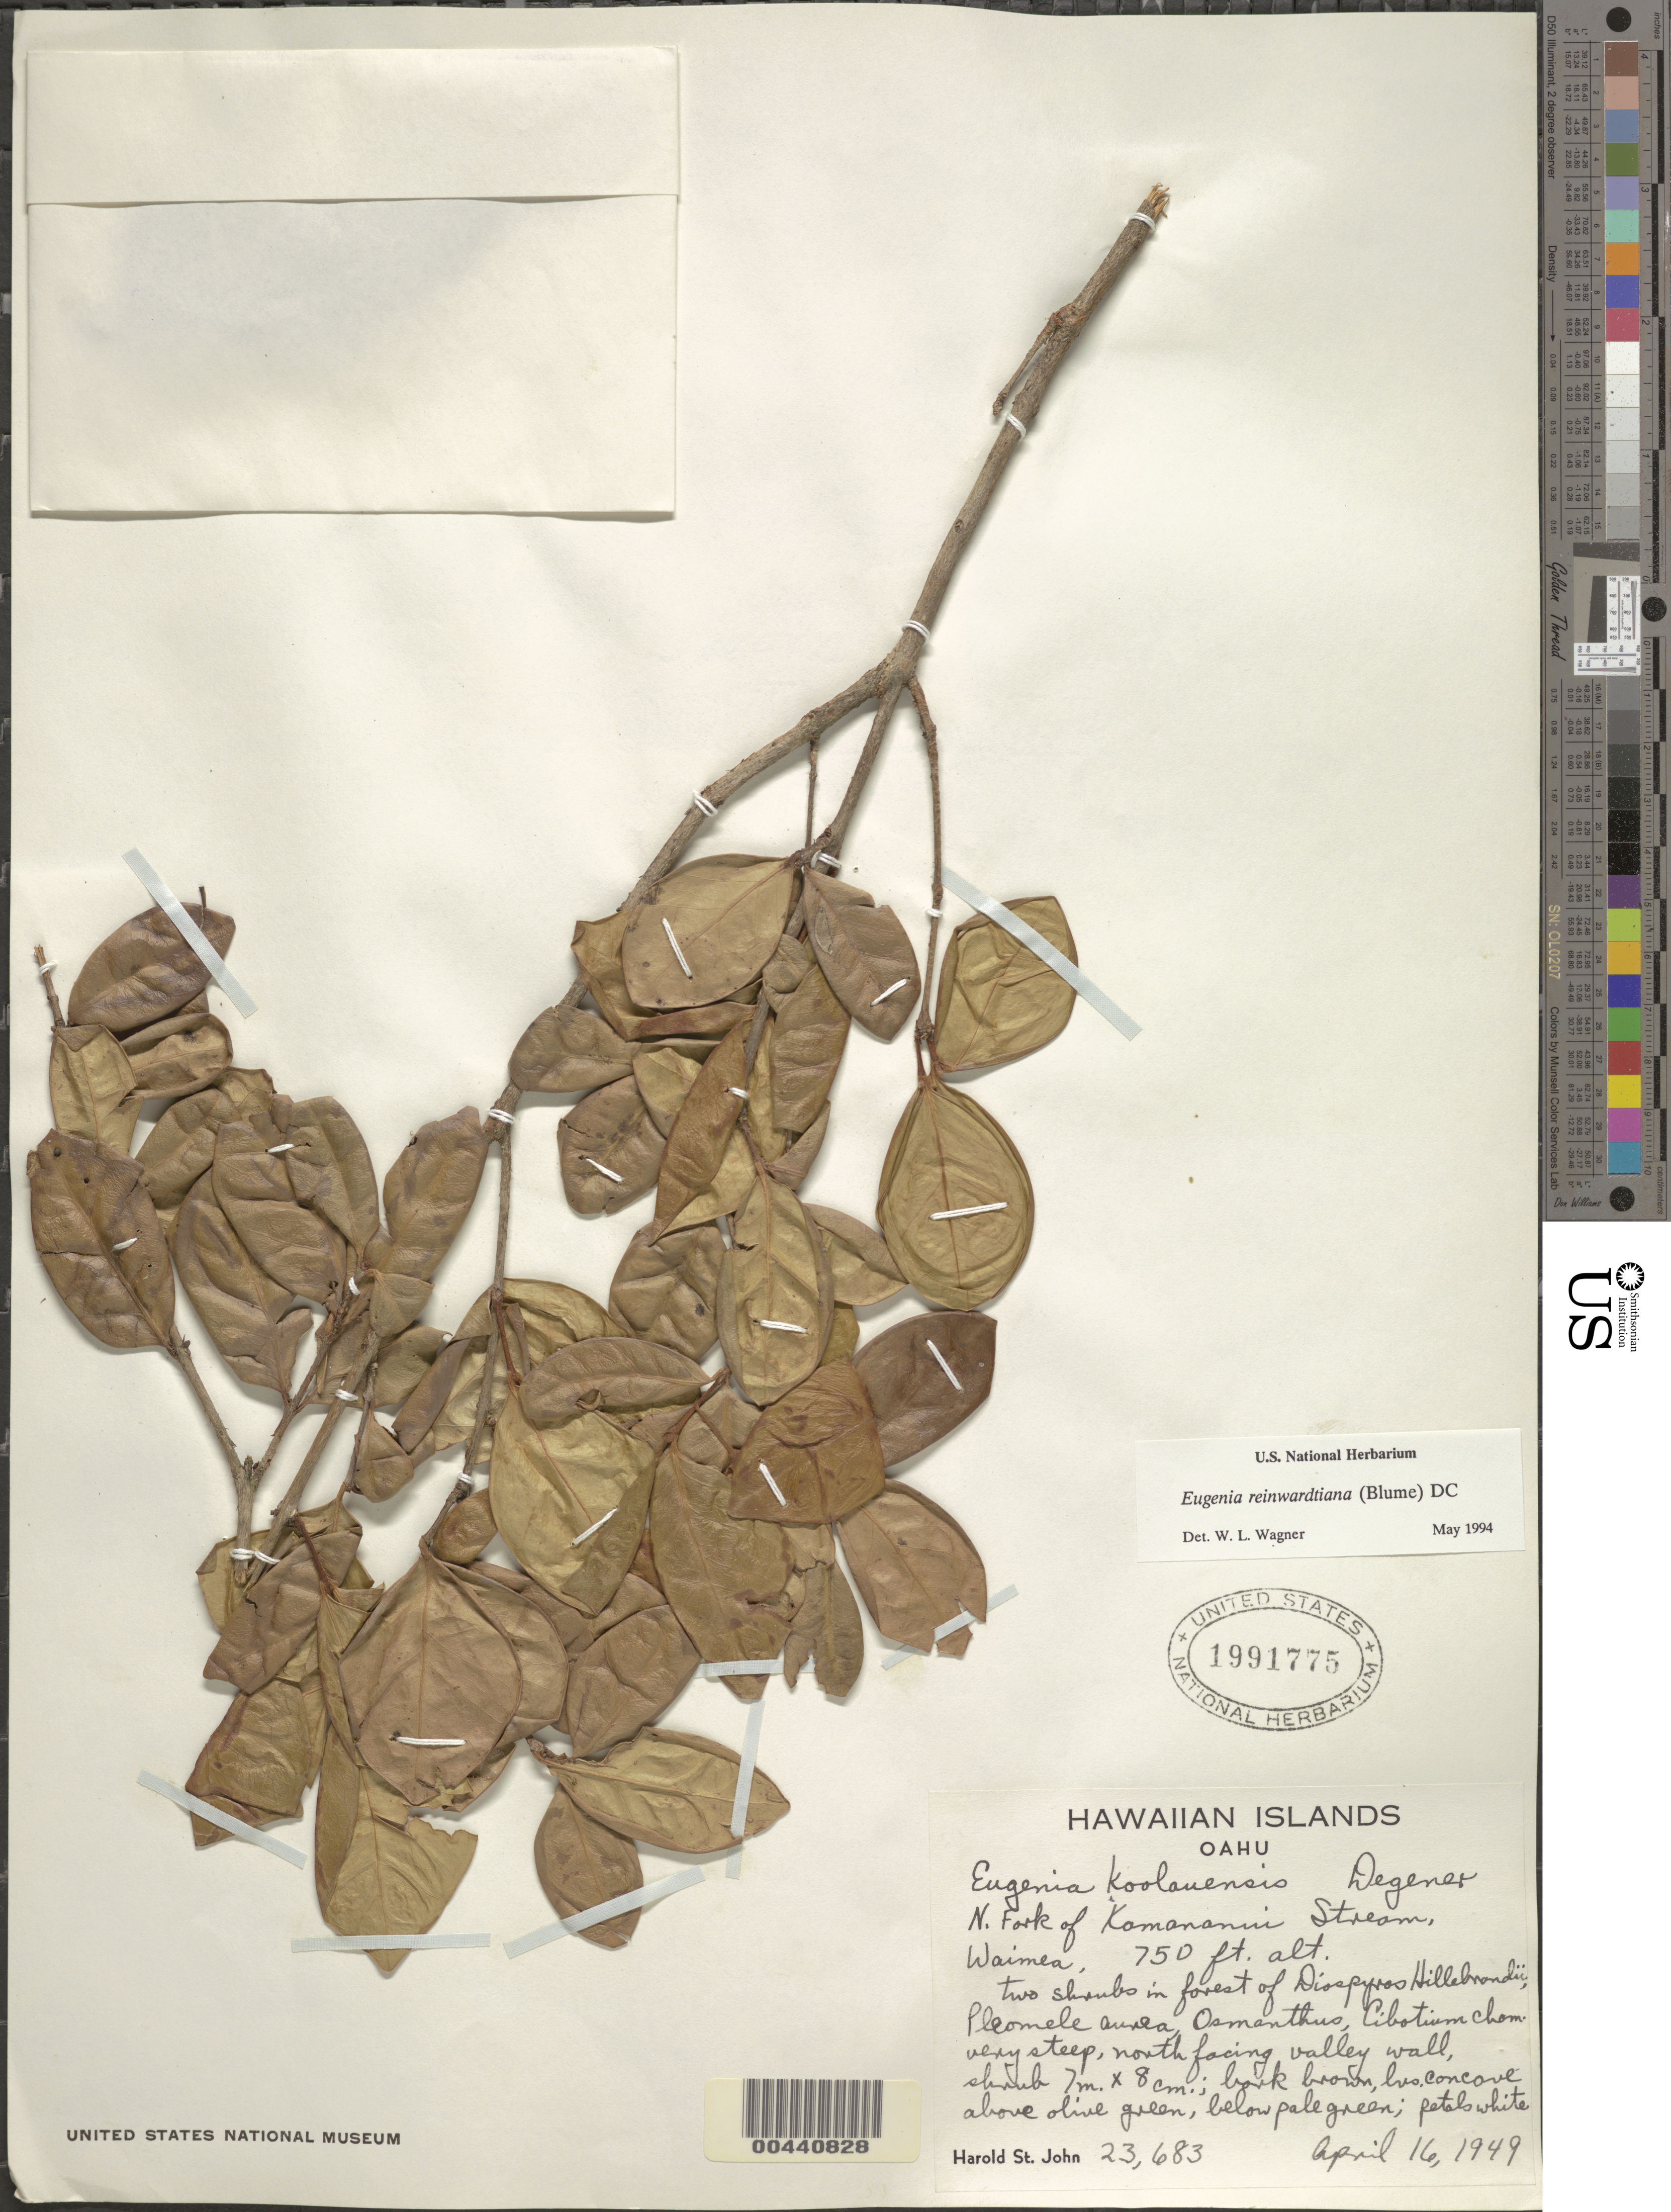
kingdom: Plantae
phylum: Tracheophyta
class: Magnoliopsida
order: Myrtales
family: Myrtaceae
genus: Eugenia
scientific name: Eugenia reinwardtiana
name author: (Blume) DC.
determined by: Wagner, W. L., (BOT), Smithsonian Institution - National Museum of Natural History (UNITED STATES)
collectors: H. St. John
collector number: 23683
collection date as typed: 16 Apr 1949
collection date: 1949-04-16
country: United States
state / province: Hawaii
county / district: Honolulu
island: Oahu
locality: N Fork of Kamananui Stream, Waimea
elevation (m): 229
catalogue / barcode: US 1991775